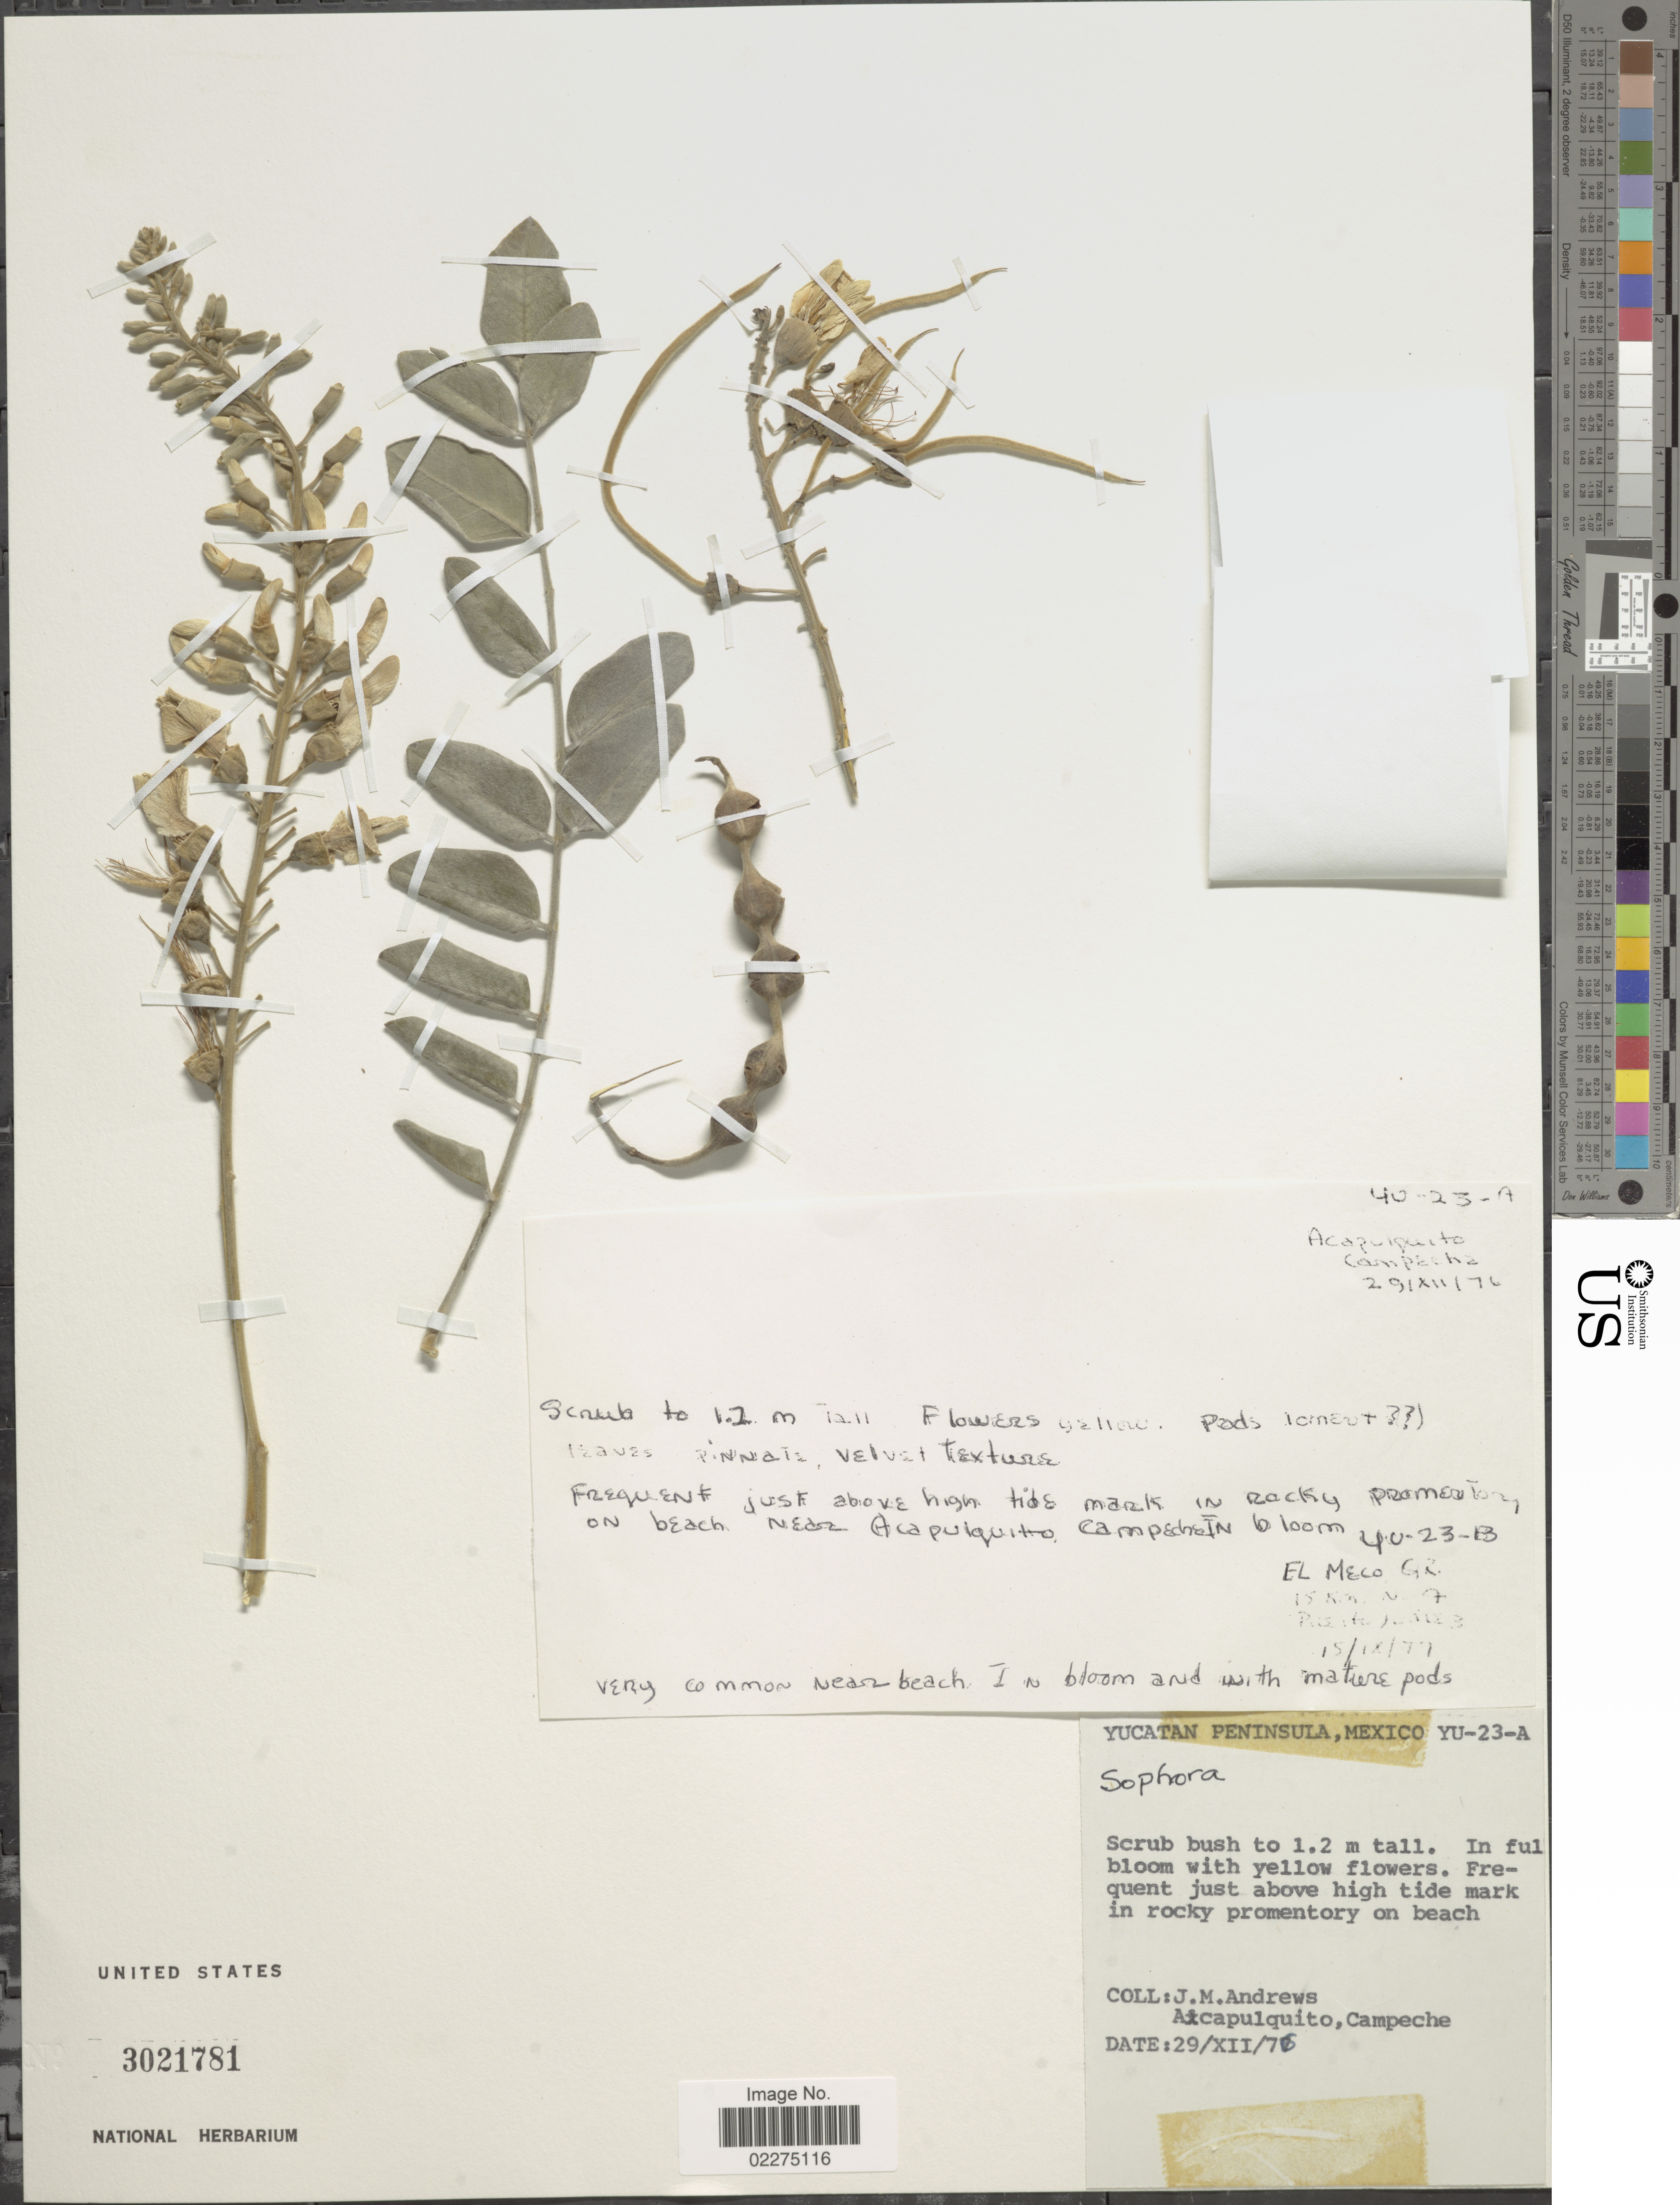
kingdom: Plantae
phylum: Tracheophyta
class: Magnoliopsida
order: Fabales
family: Fabaceae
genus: Sophora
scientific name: Sophora tomentosa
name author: L.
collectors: J. M. Andrews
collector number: YU-23-A?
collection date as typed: Transcribed d/m/y: 29/12/76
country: Mexico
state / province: Yucatán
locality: Yucatan Peninsula. on beach near Acapulquito Campeche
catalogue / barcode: US 3021781